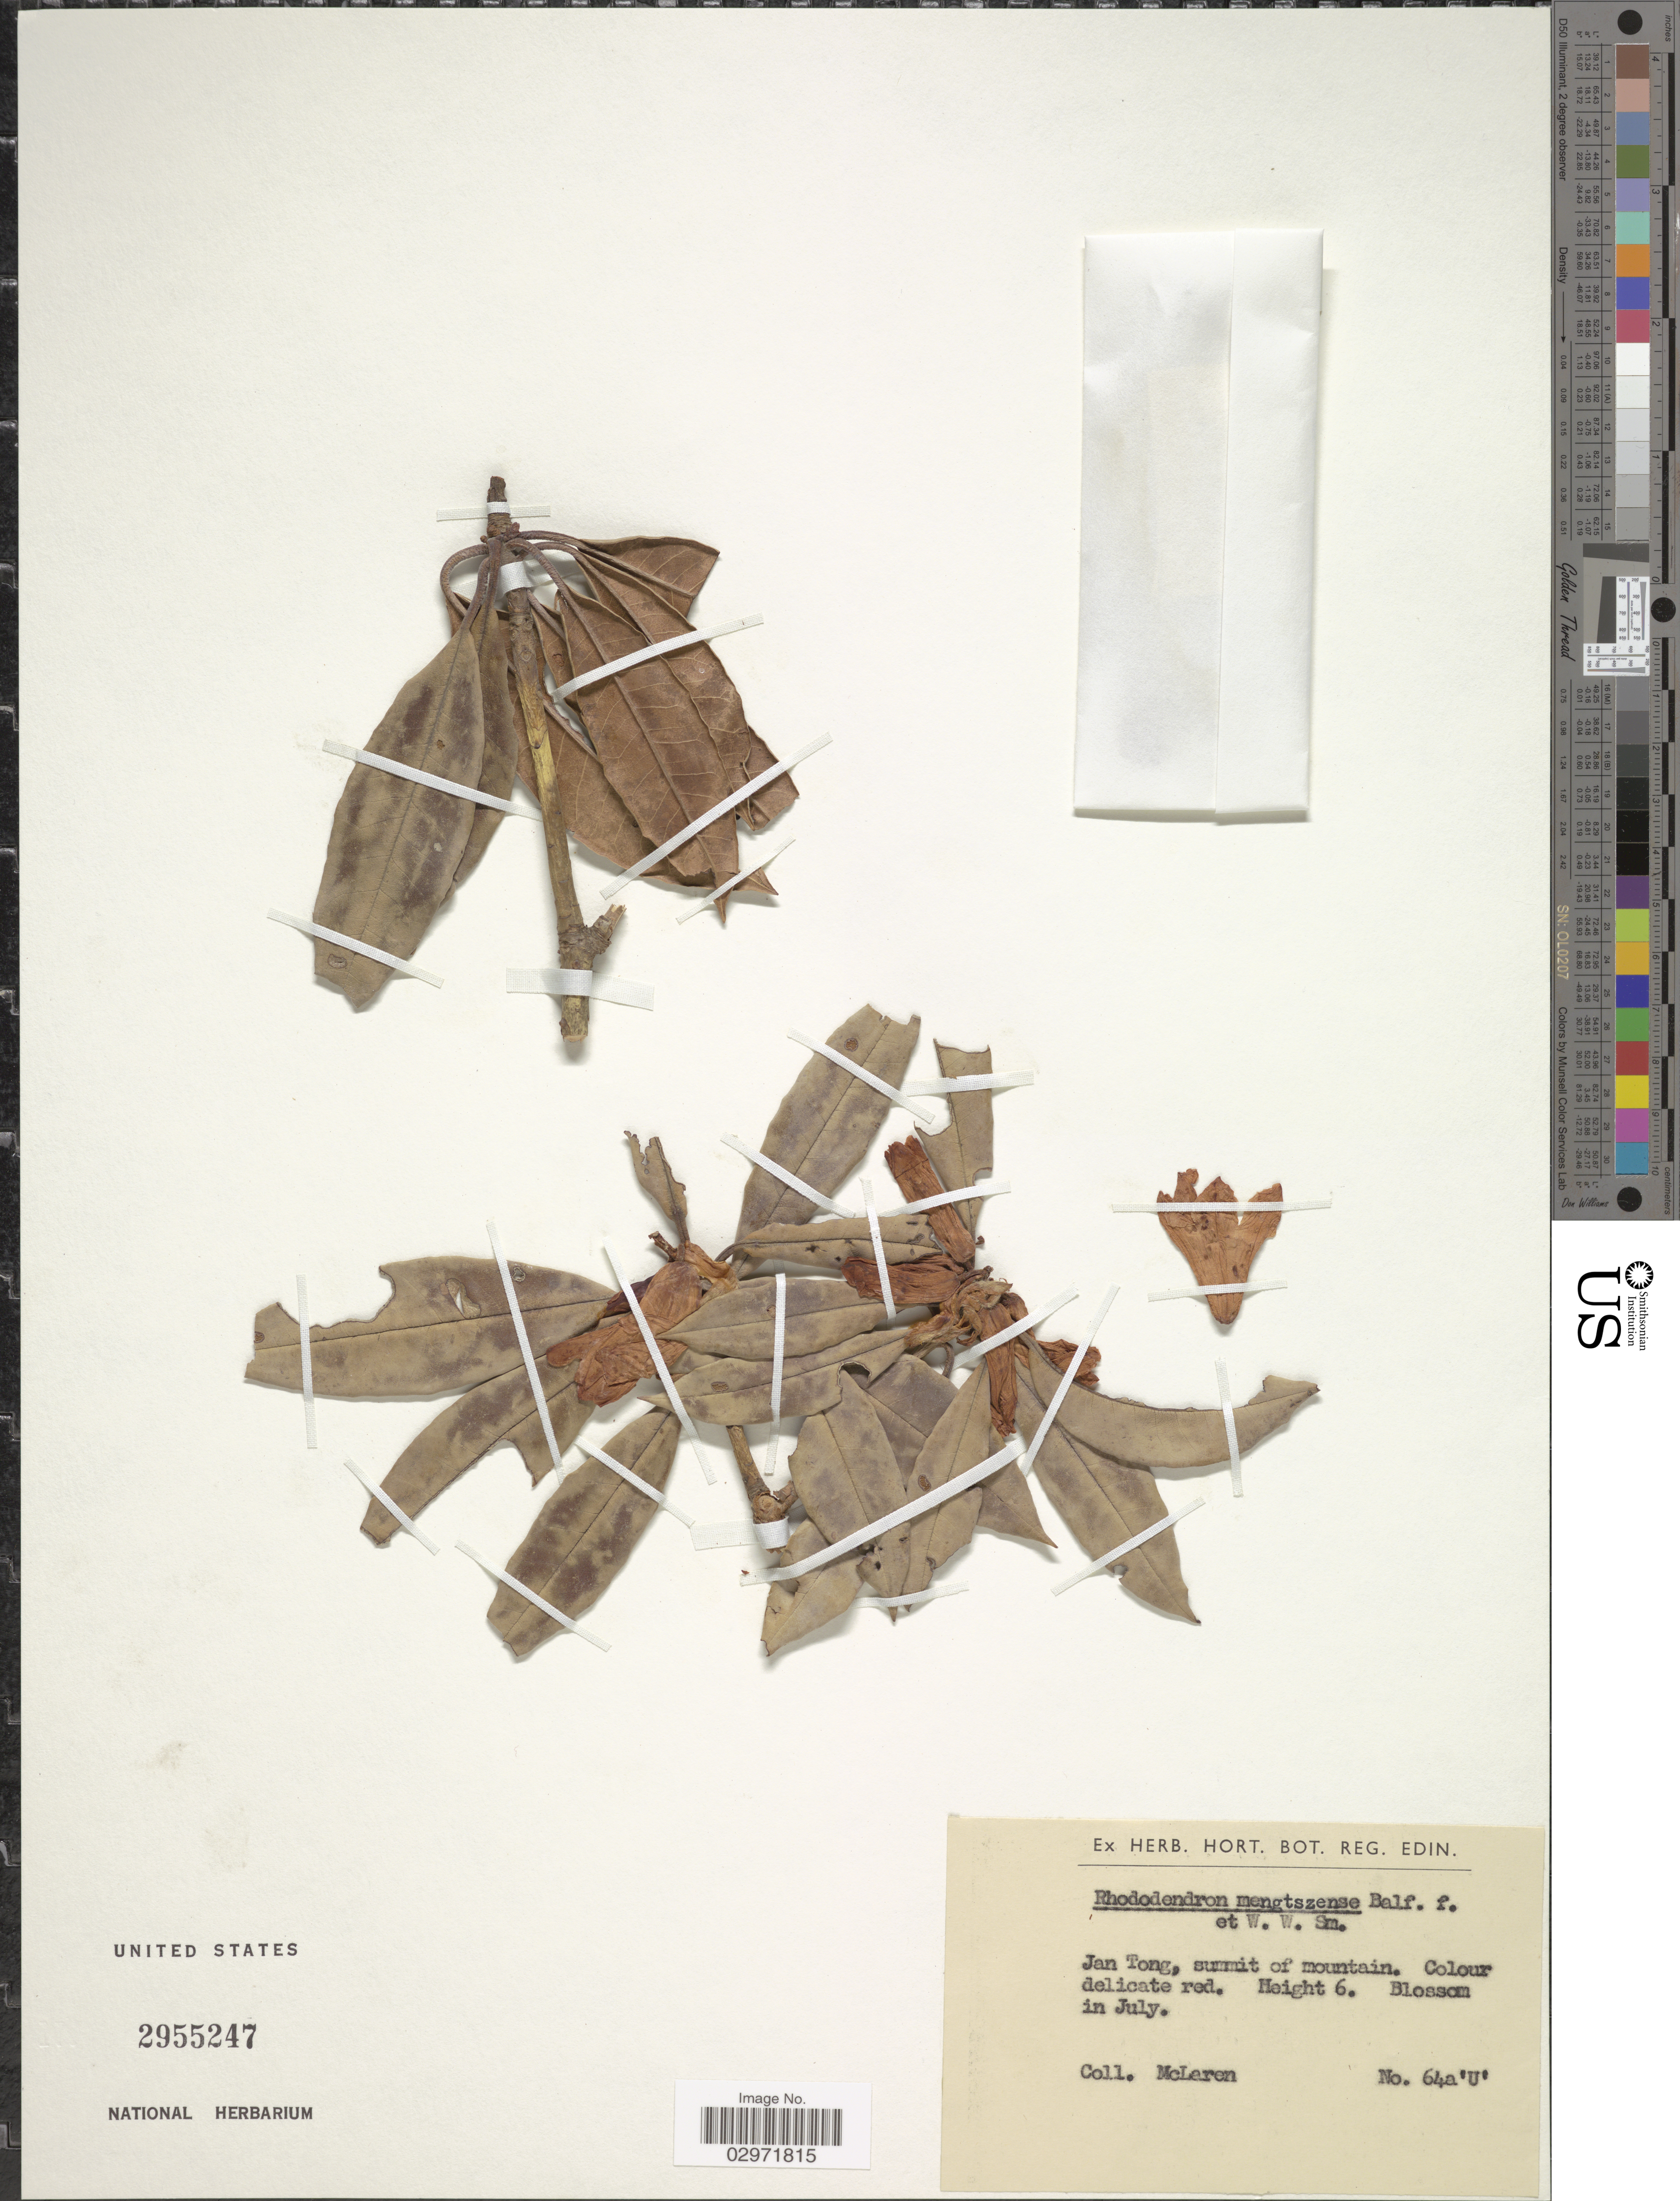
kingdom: Plantae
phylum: Tracheophyta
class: Magnoliopsida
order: Ericales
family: Ericaceae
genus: Rhododendron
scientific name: Rhododendron mengtszense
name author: Balf. f. & W.W. Sm.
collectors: McLaren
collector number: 64a'U'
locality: Jan Tong, summit of mountain.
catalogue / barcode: US 2955247